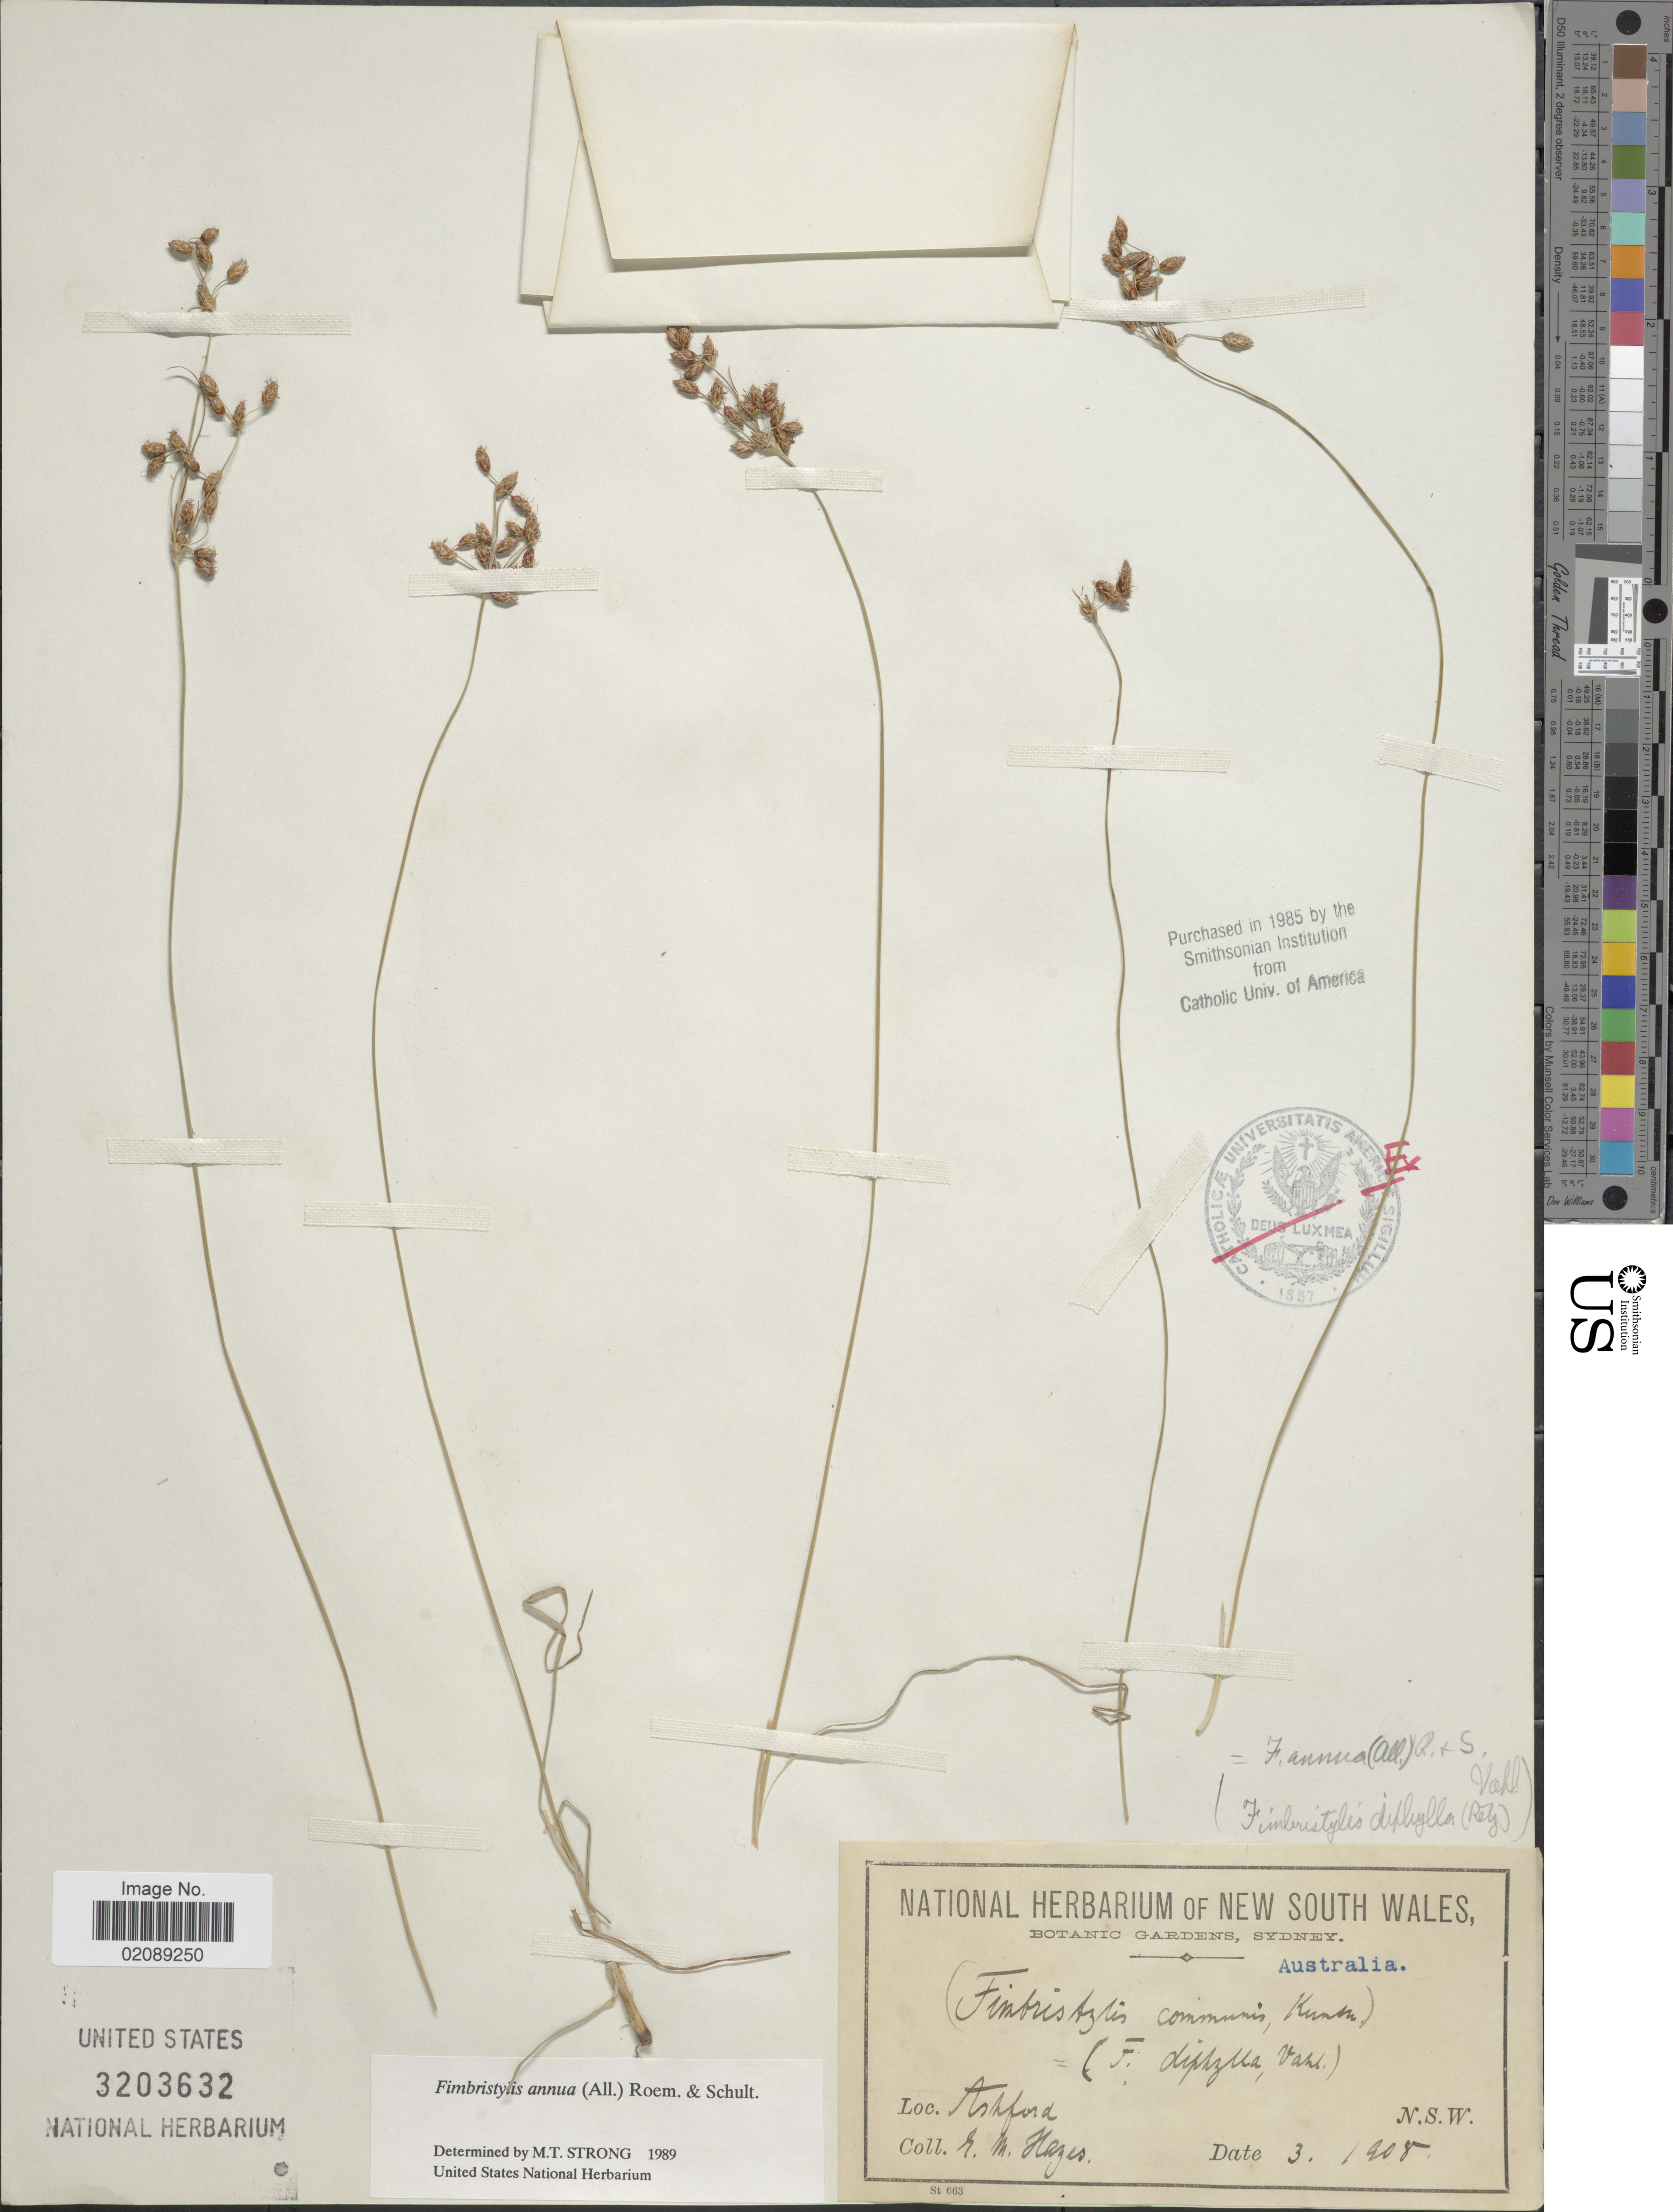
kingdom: Plantae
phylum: Tracheophyta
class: Liliopsida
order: Poales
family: Cyperaceae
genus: Fimbristylis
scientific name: Fimbristylis annua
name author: (All.) Roem. & Schult.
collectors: G. Hayes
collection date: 1908-03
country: Australia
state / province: New South Wales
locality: Ashford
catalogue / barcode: US 3203632